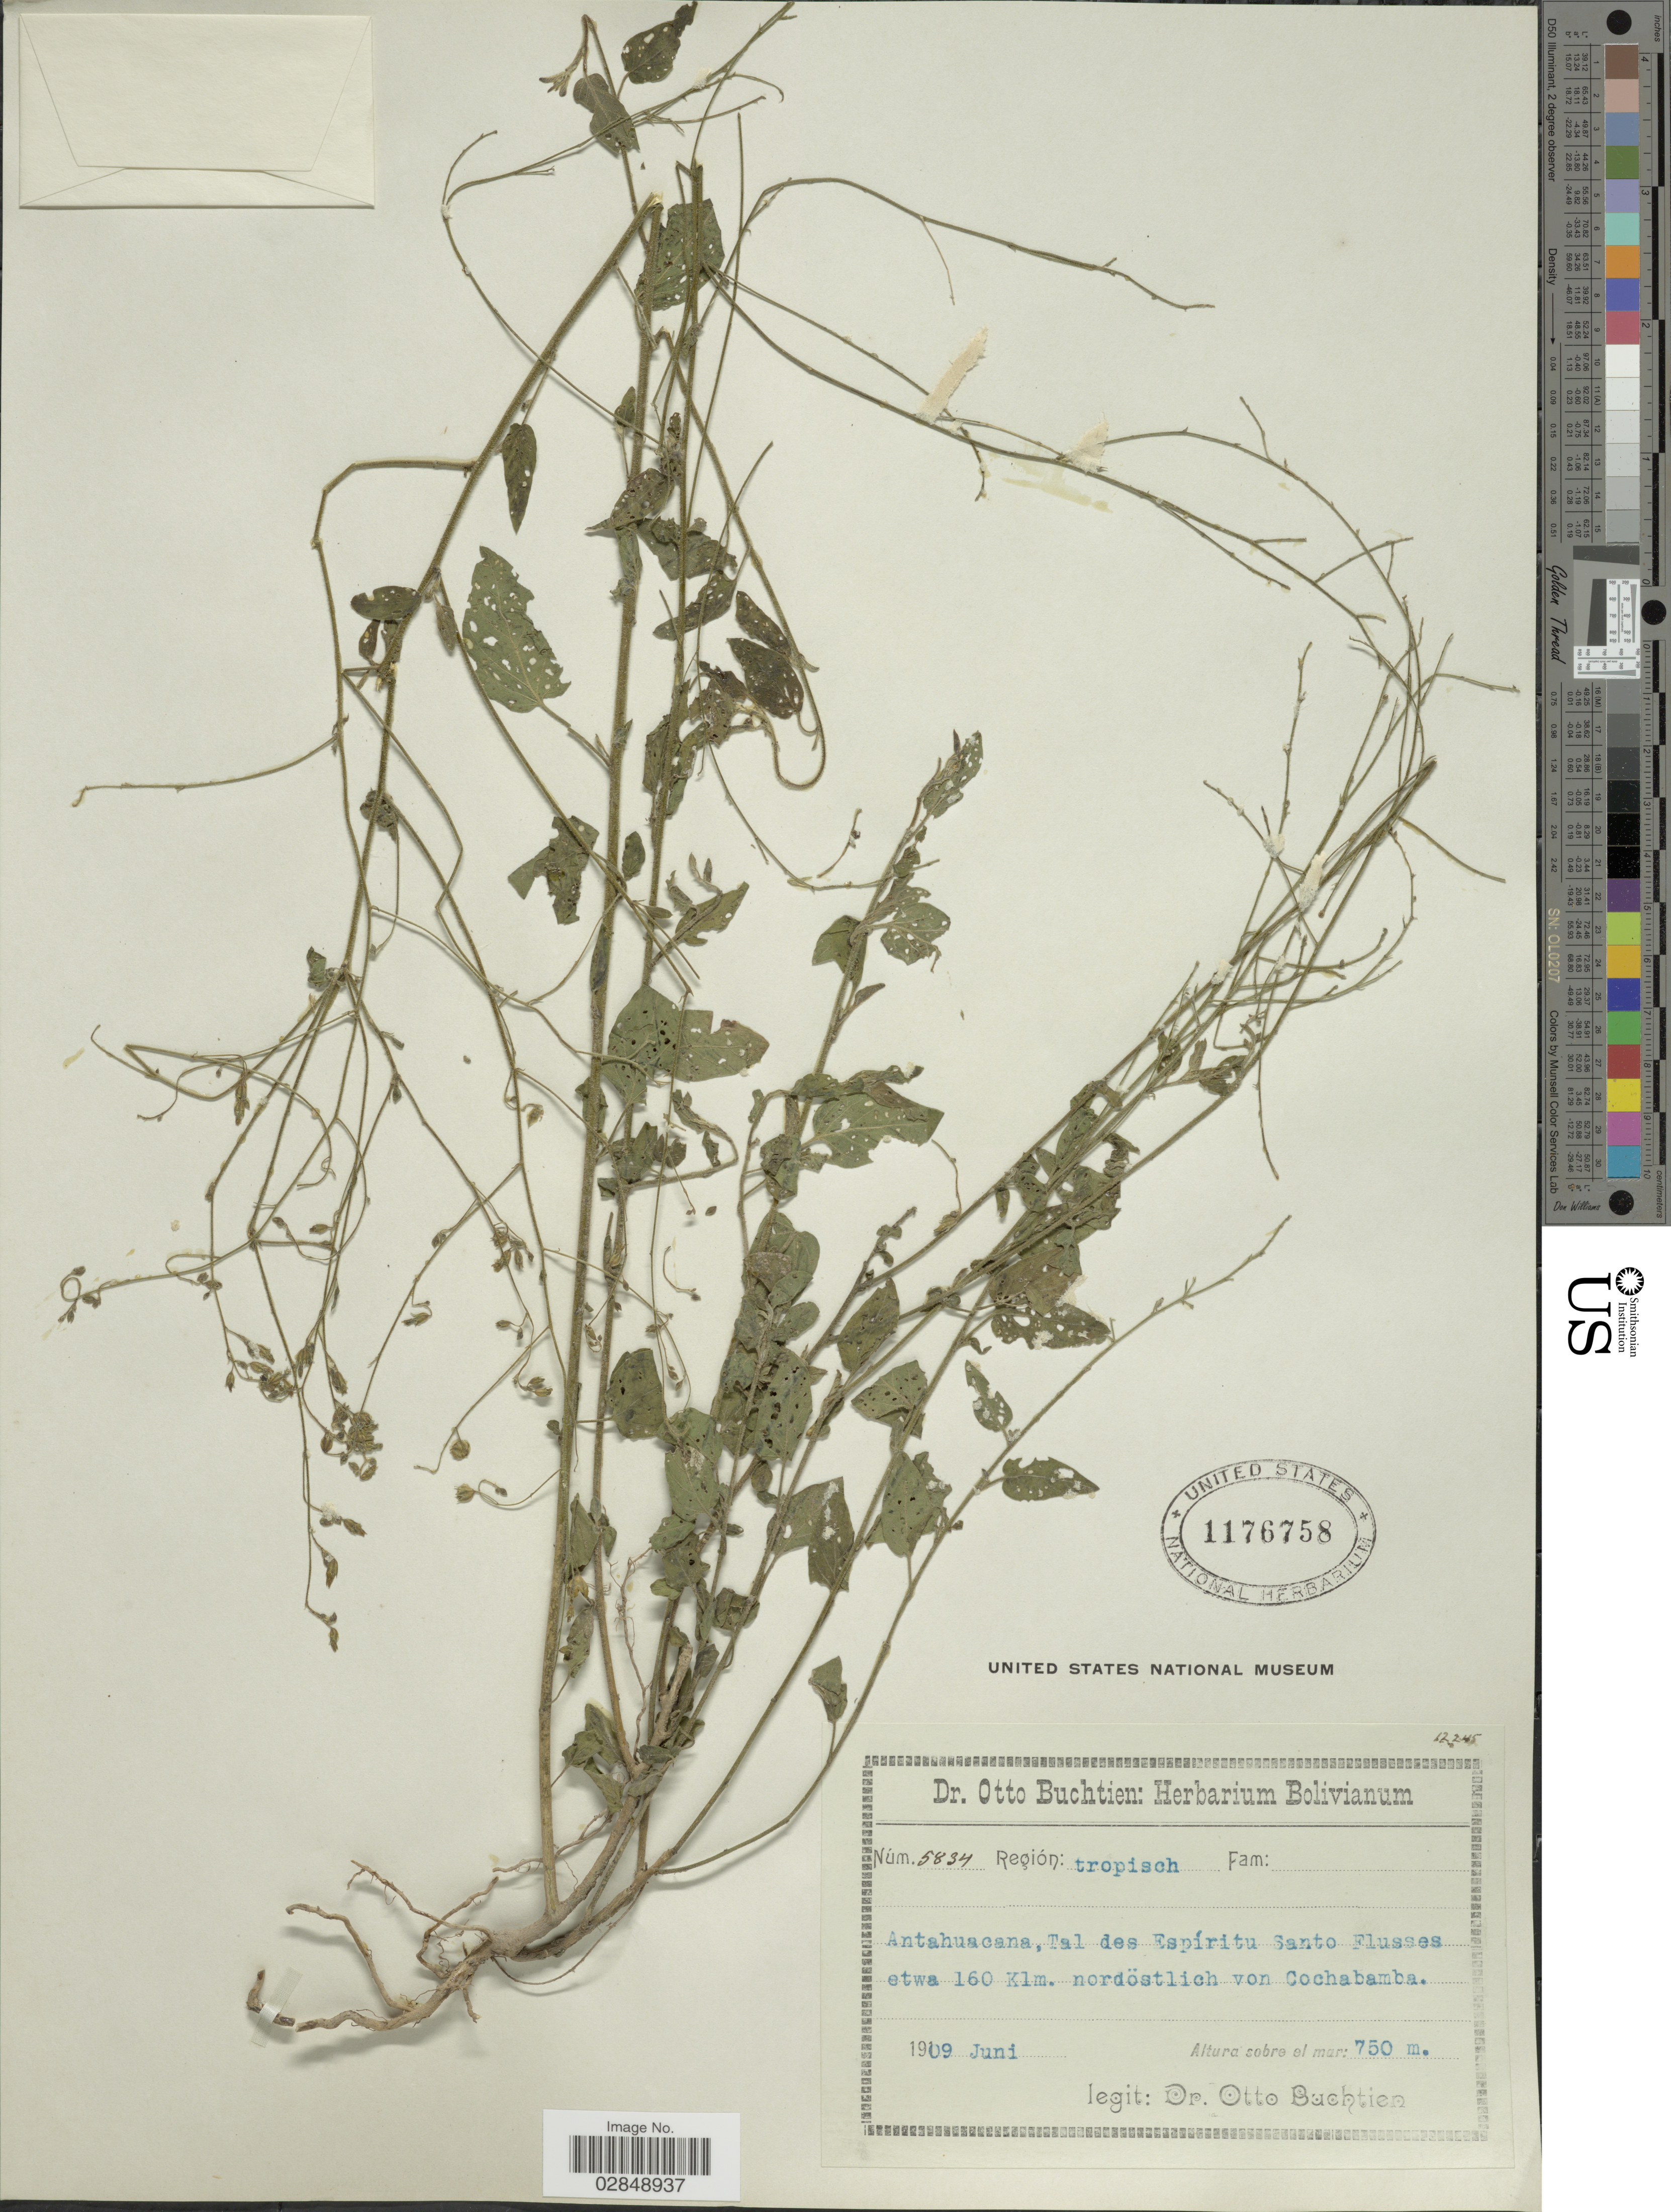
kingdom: Plantae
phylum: Tracheophyta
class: Magnoliopsida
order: Solanales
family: Solanaceae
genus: Protoschwenkia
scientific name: Protoschwenkia sp.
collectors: O. Buchtien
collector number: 5834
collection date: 1909-06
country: Bolivia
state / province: Cochabamba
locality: Antahuacana, Tal des Espíritu Santo Flusses etwa 160 Klm. nordöstlich von Cochabamba.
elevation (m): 750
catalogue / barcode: US 1176758